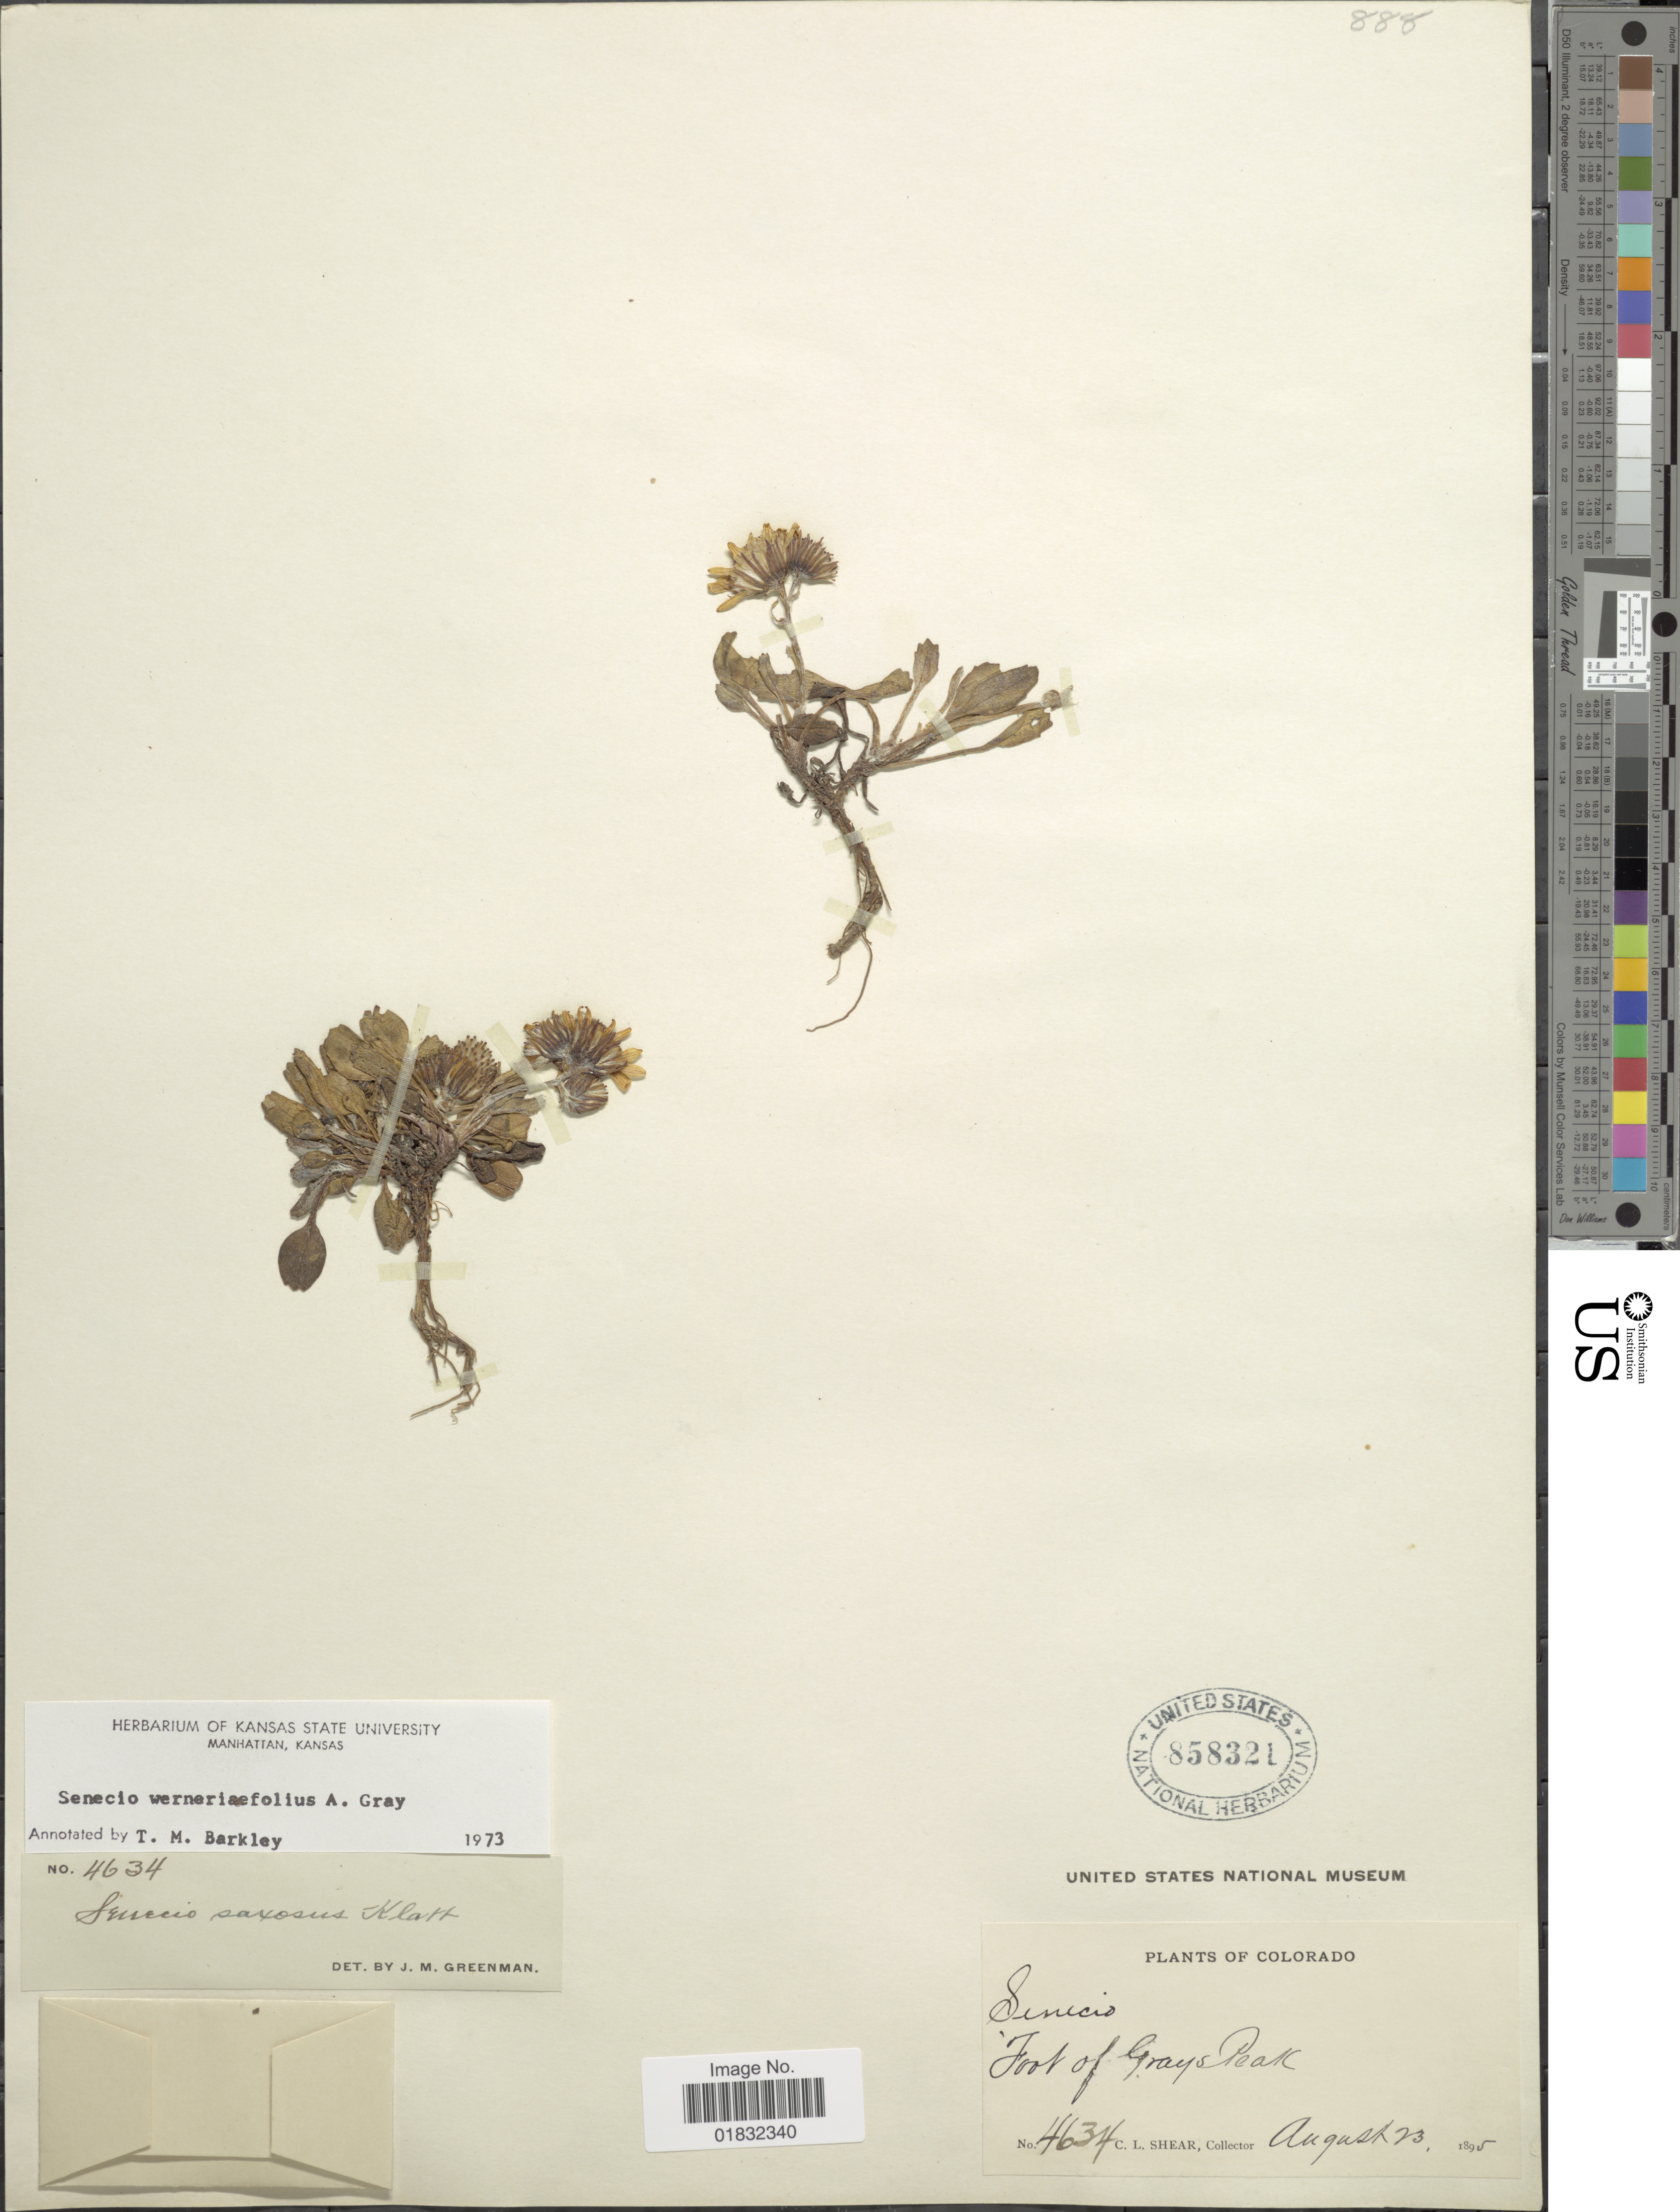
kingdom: Plantae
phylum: Tracheophyta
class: Magnoliopsida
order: Asterales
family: Asteraceae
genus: Packera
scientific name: Packera werneriifolia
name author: (A. Gray) W.A. Weber & Á. Löve ex Trock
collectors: C. L. Shear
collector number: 4634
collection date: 1895-08-23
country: United States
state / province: Colorado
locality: Foot of Gray's Peak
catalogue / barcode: US 858321